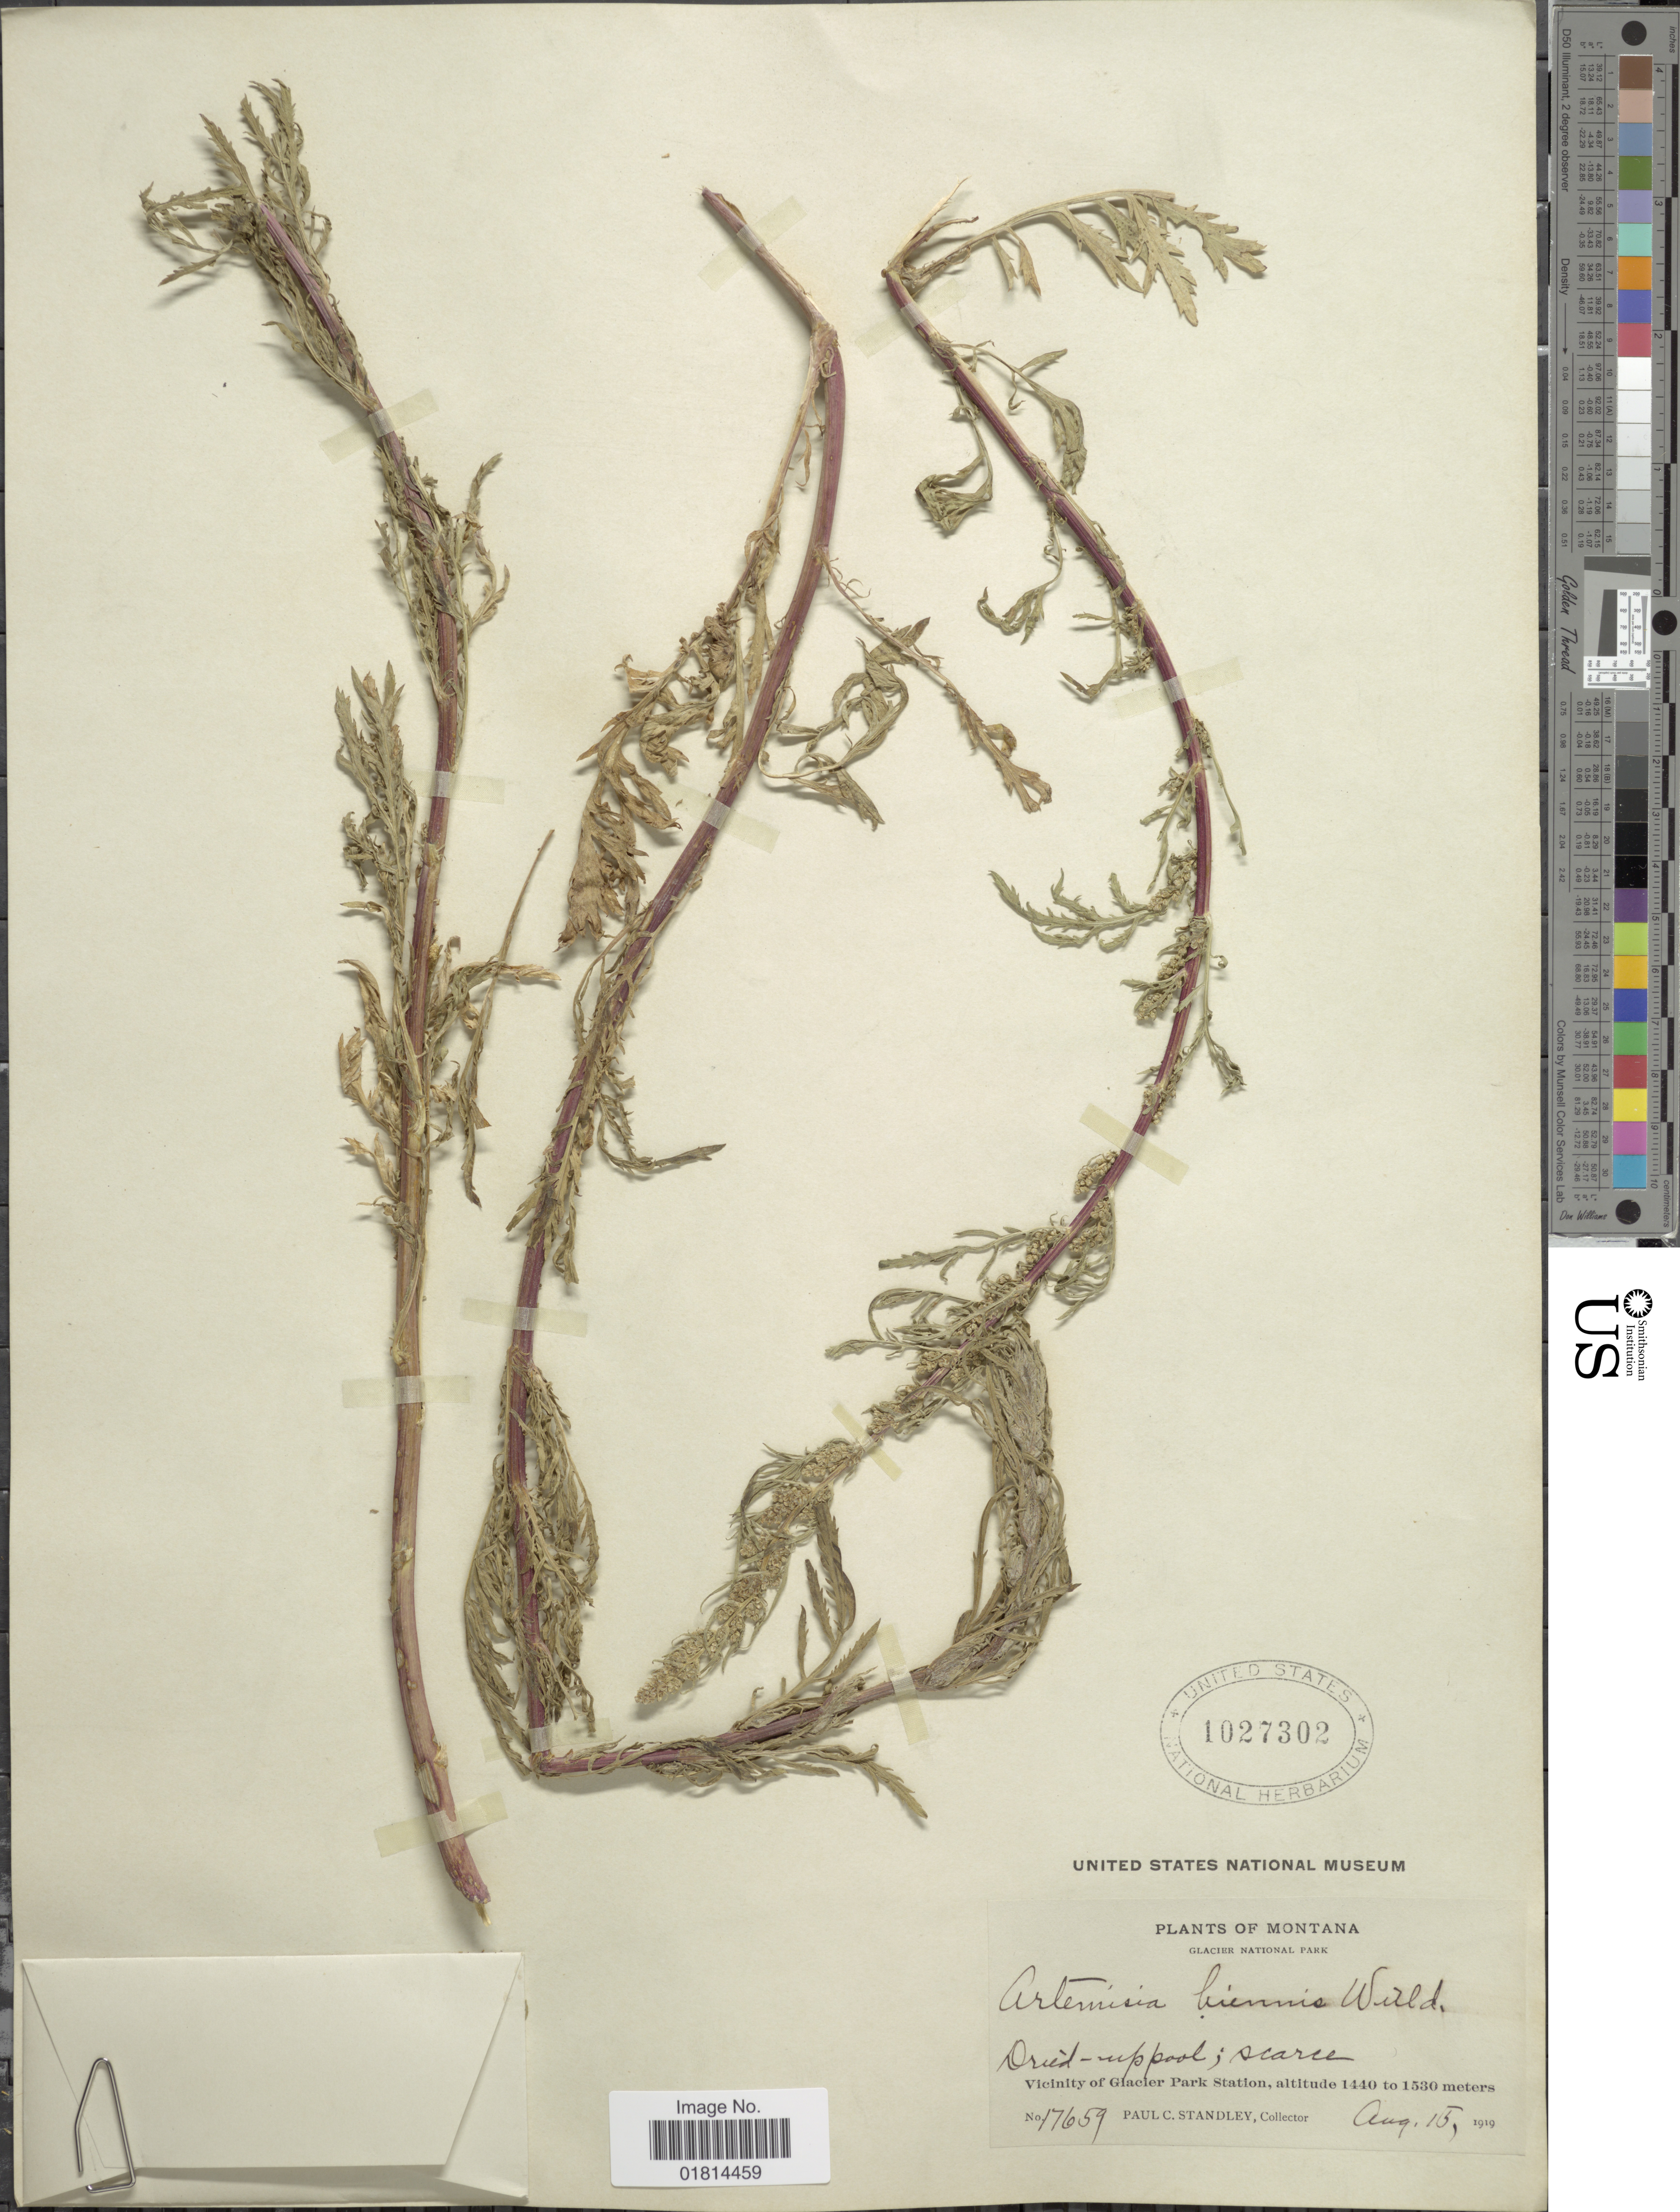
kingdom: Plantae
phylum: Tracheophyta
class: Magnoliopsida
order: Asterales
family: Asteraceae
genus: Artemisia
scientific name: Artemisia biennis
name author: Willd.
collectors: P. C. Standley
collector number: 17659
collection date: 1919-08-15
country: United States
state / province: Montana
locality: Glacier National Park. Vicinity of Glacier Park Station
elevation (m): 1440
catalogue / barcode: US 1027302